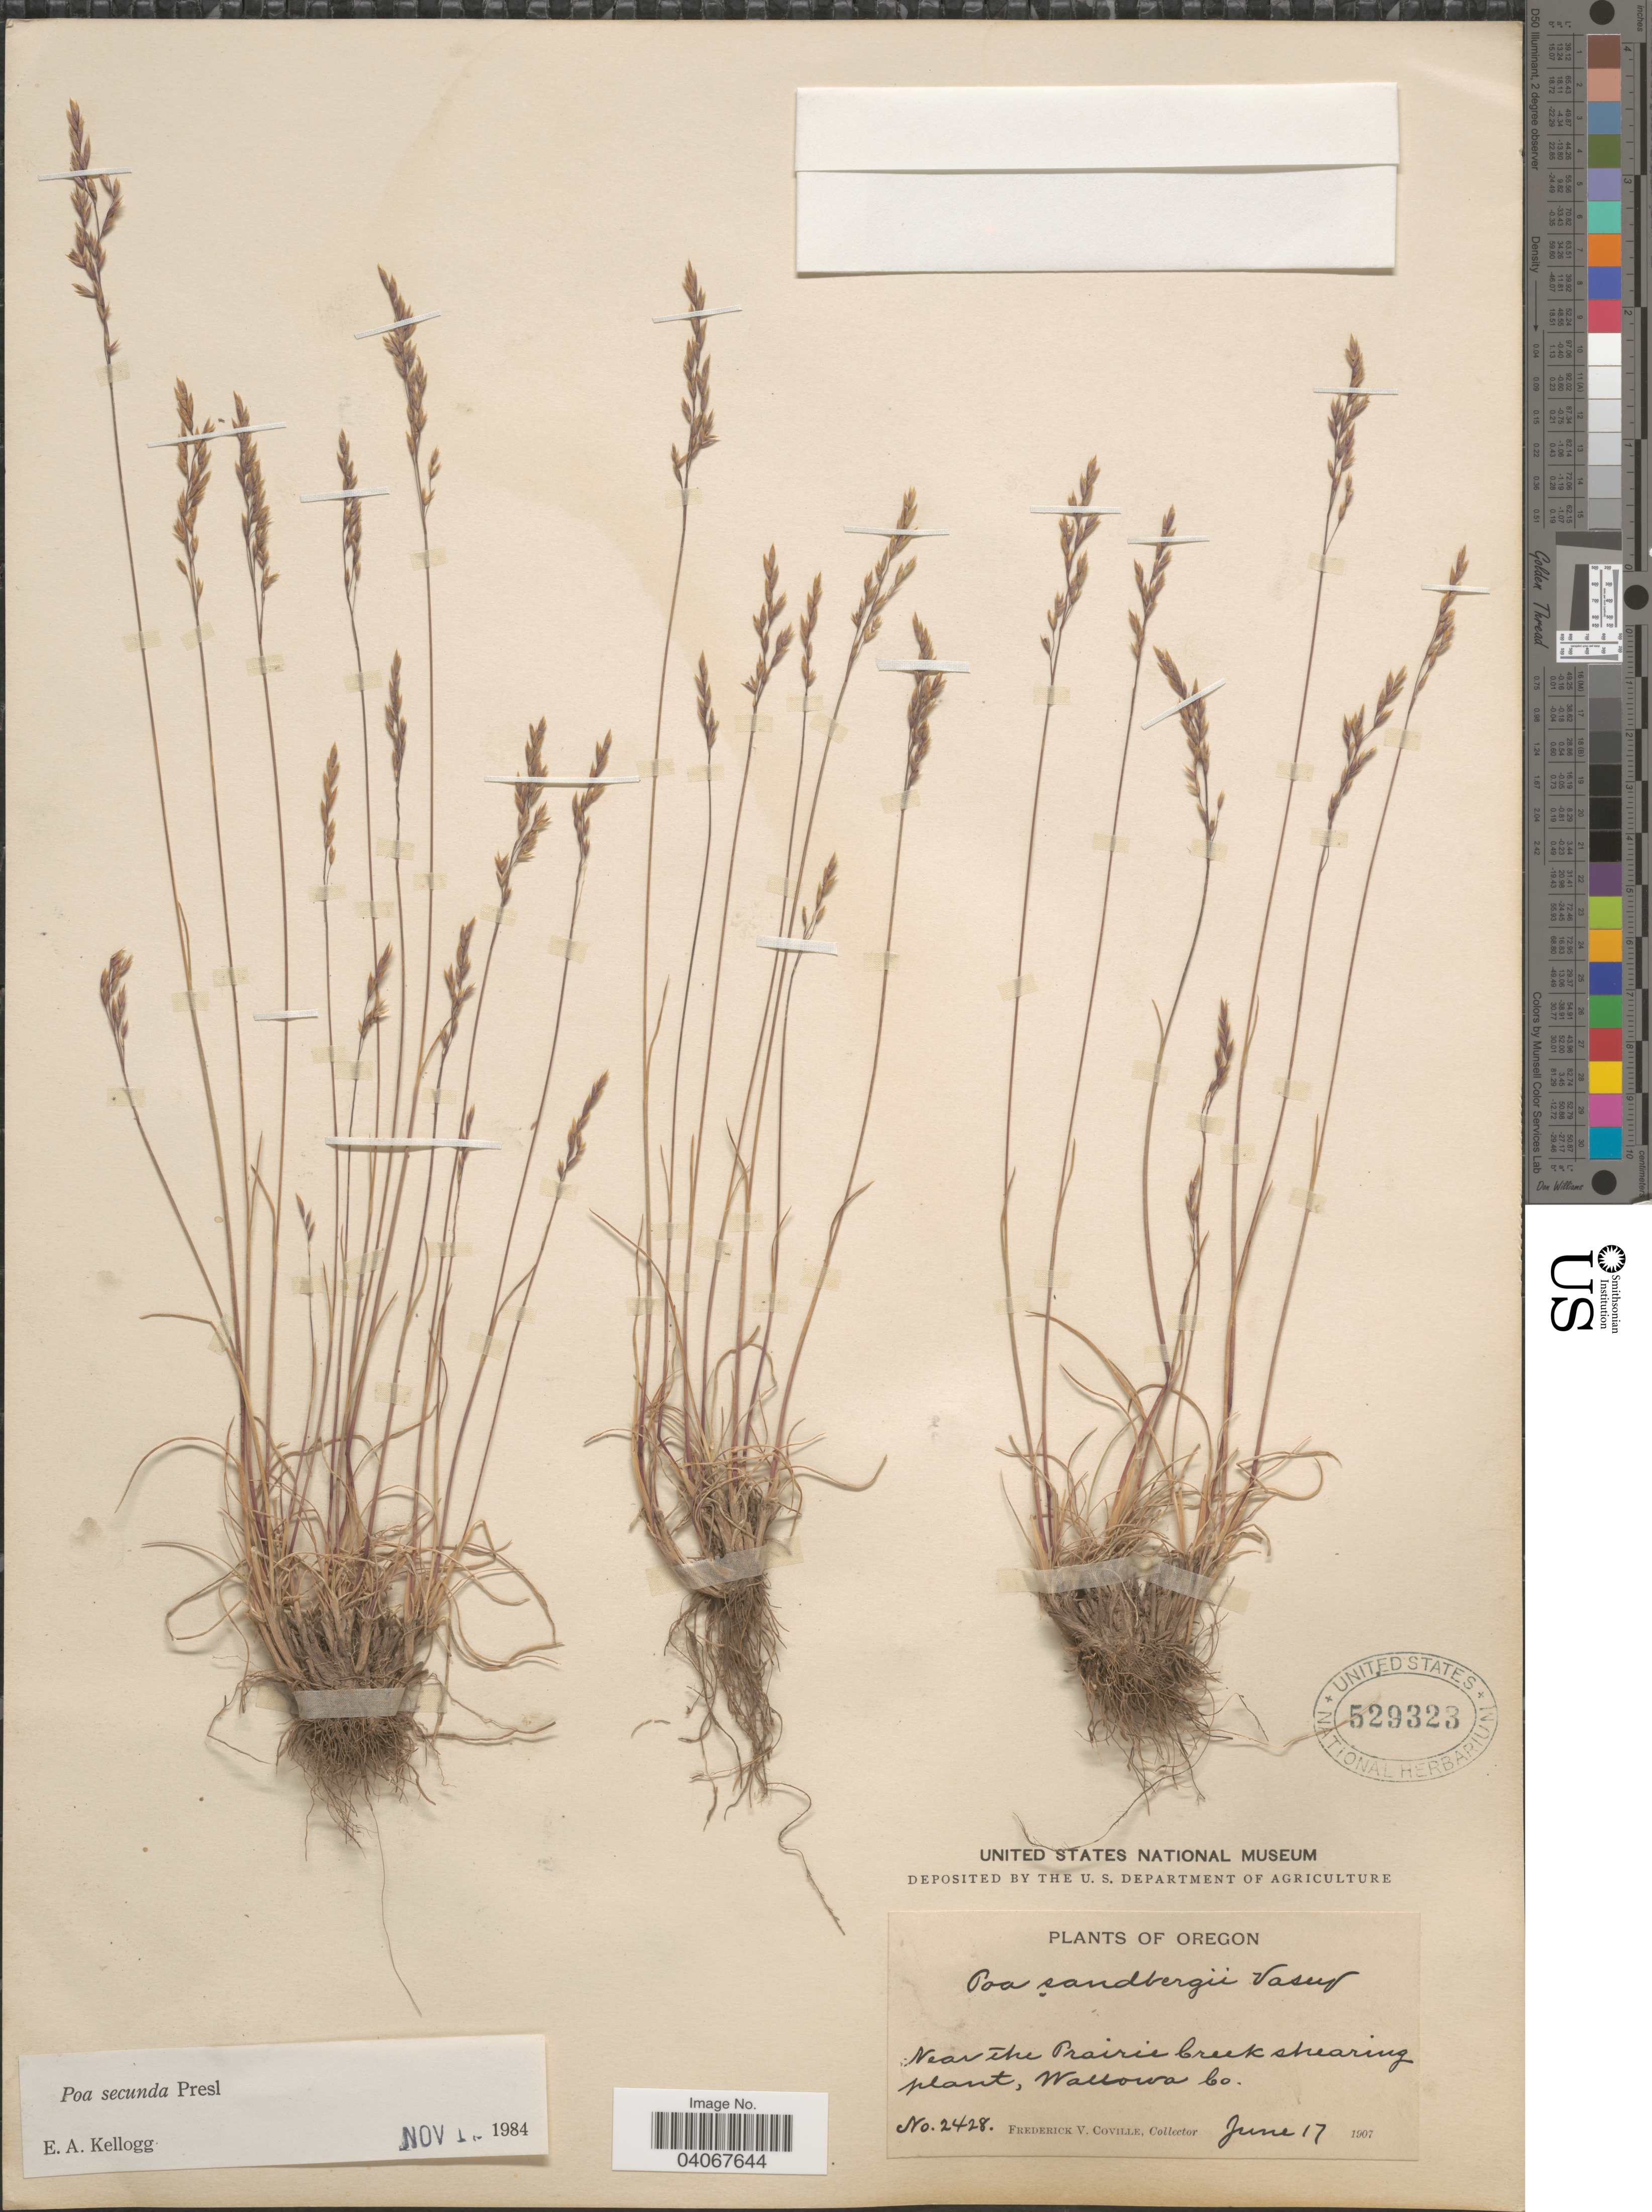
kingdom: Plantae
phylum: Tracheophyta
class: Liliopsida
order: Poales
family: Poaceae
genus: Poa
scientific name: Poa secunda subsp. secunda var. secunda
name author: J. Presl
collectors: F. V. Coville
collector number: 2428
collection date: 1907-06-17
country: United States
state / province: Oregon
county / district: Wallowa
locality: Near the Prairie Creek shearing plant, Wallowa Co.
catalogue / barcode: US 529323